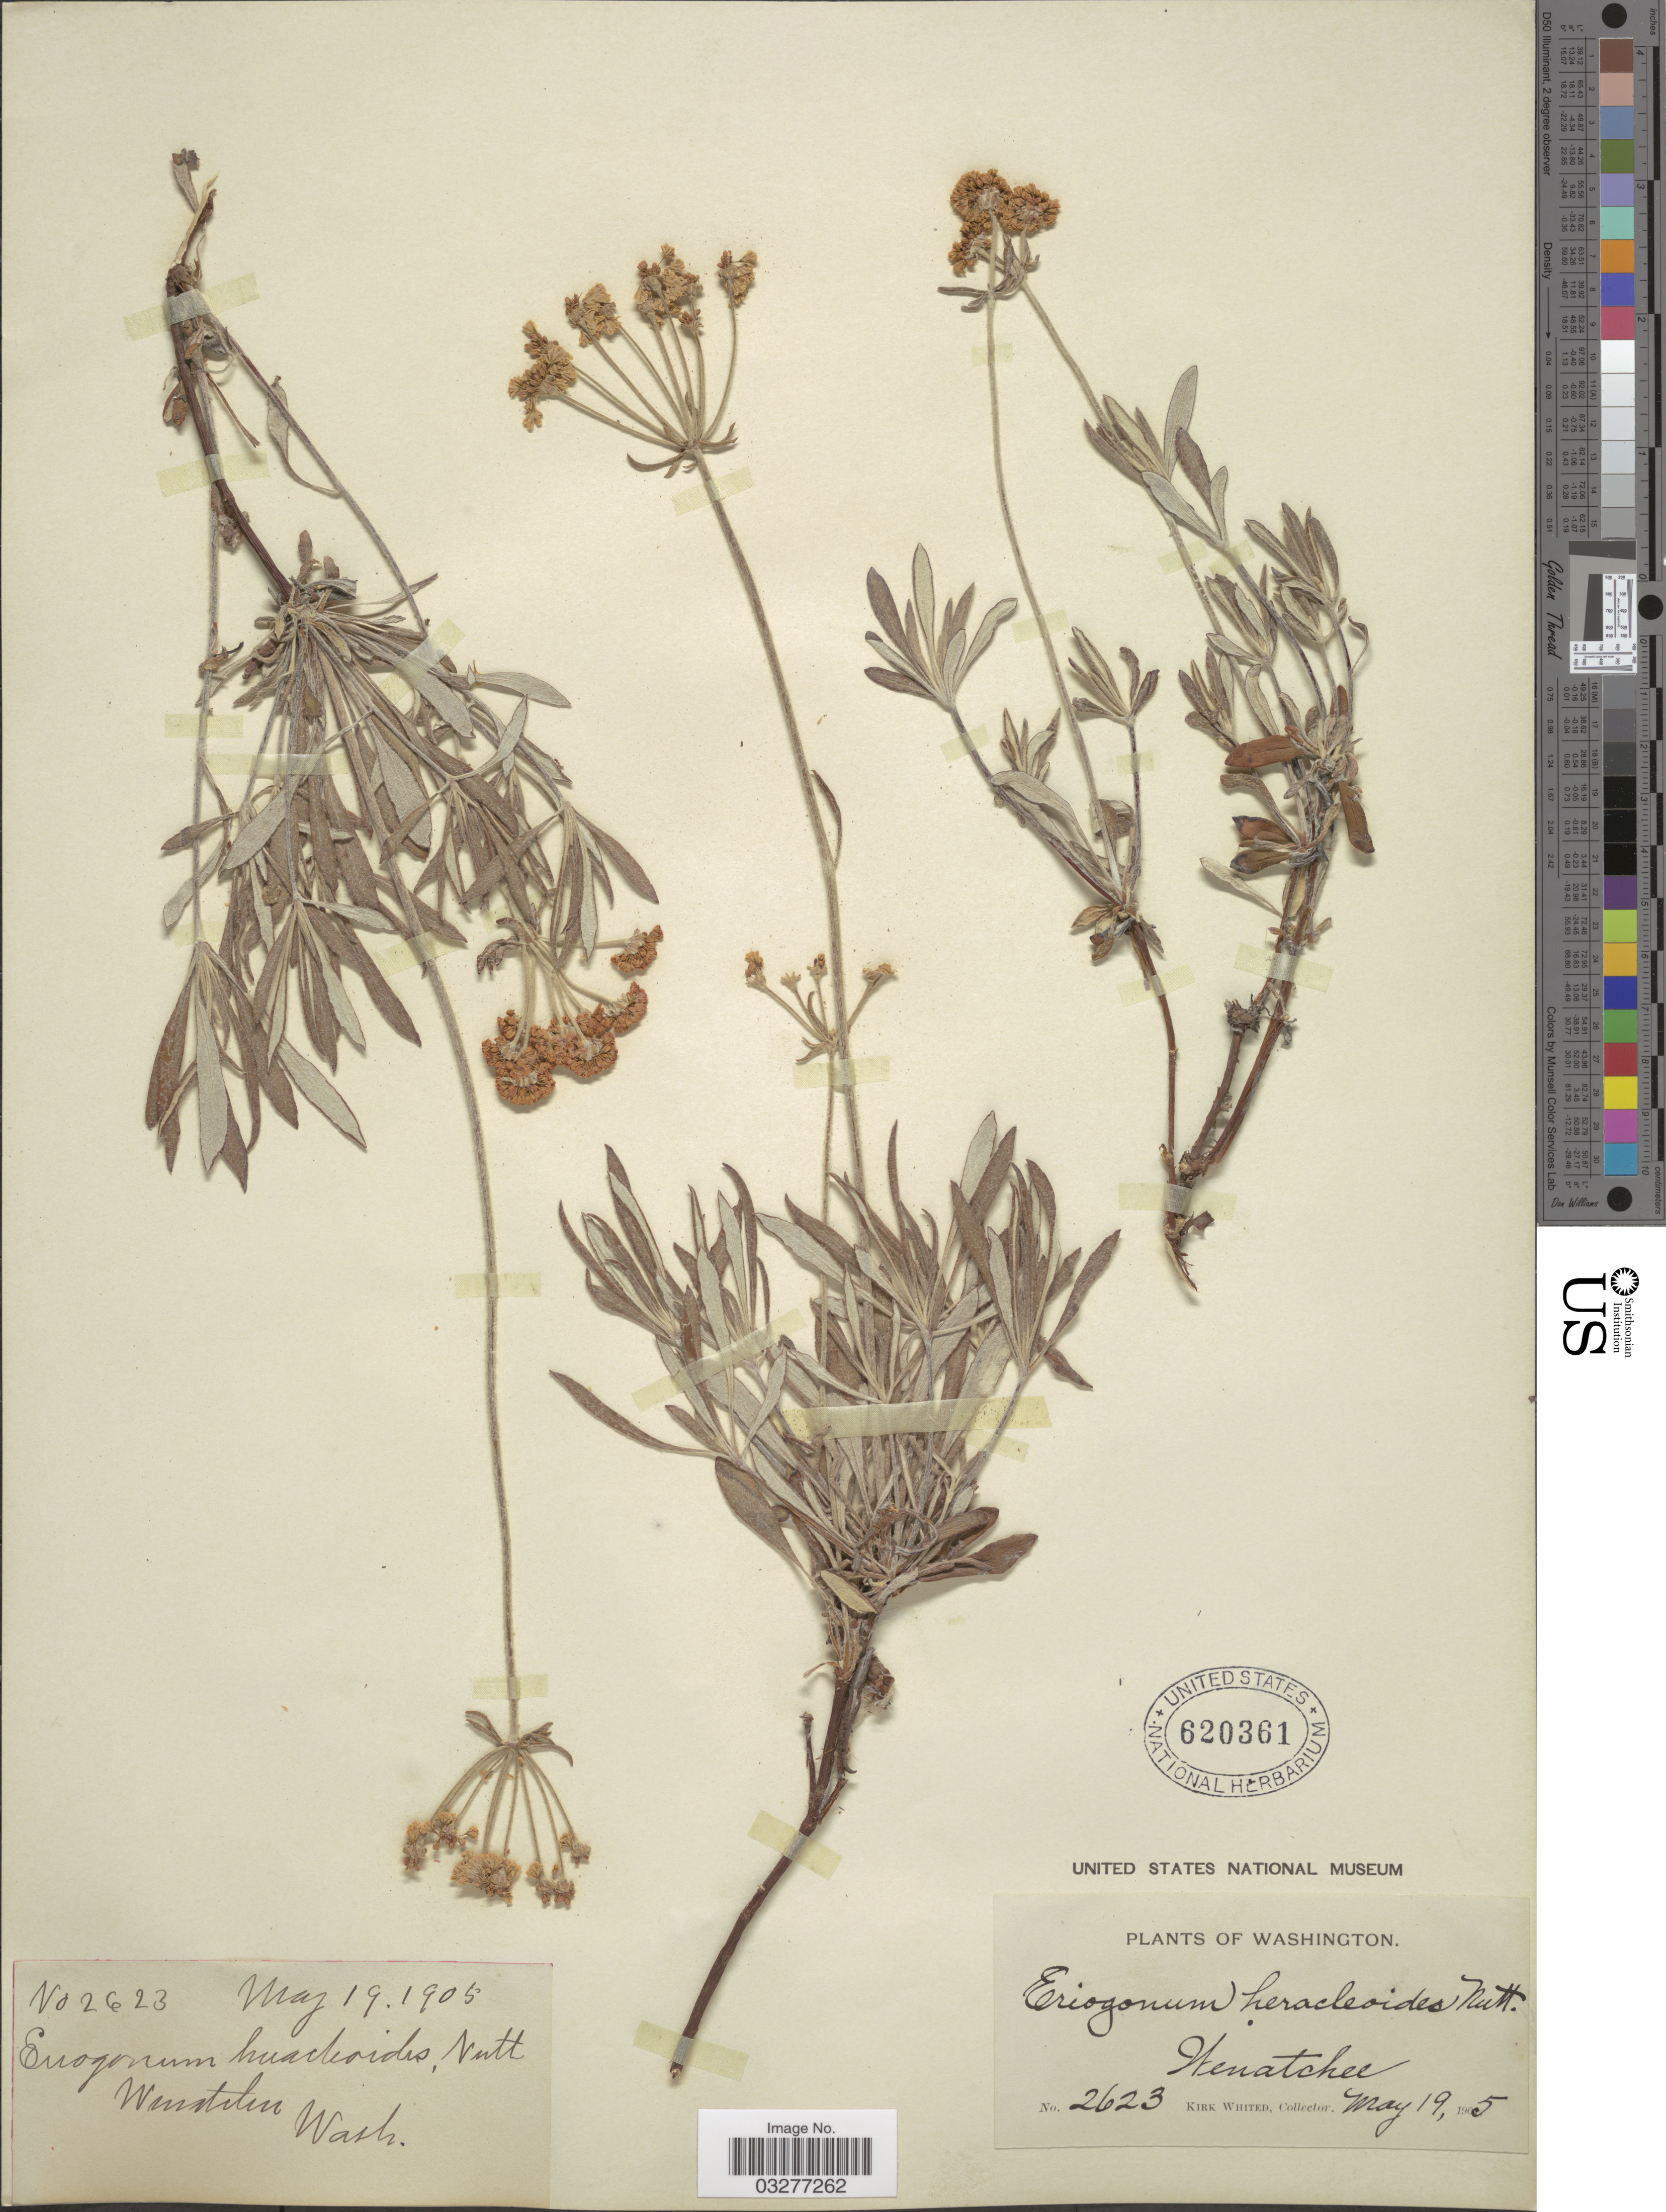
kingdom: Plantae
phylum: Tracheophyta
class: Magnoliopsida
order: Caryophyllales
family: Polygonaceae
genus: Eriogonum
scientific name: Eriogonum heracleoides var. leucophaeum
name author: Reveal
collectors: K. Whited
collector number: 2623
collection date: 1905-05-19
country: United States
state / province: Washington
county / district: Chelan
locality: Wenatchee.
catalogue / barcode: US 620361